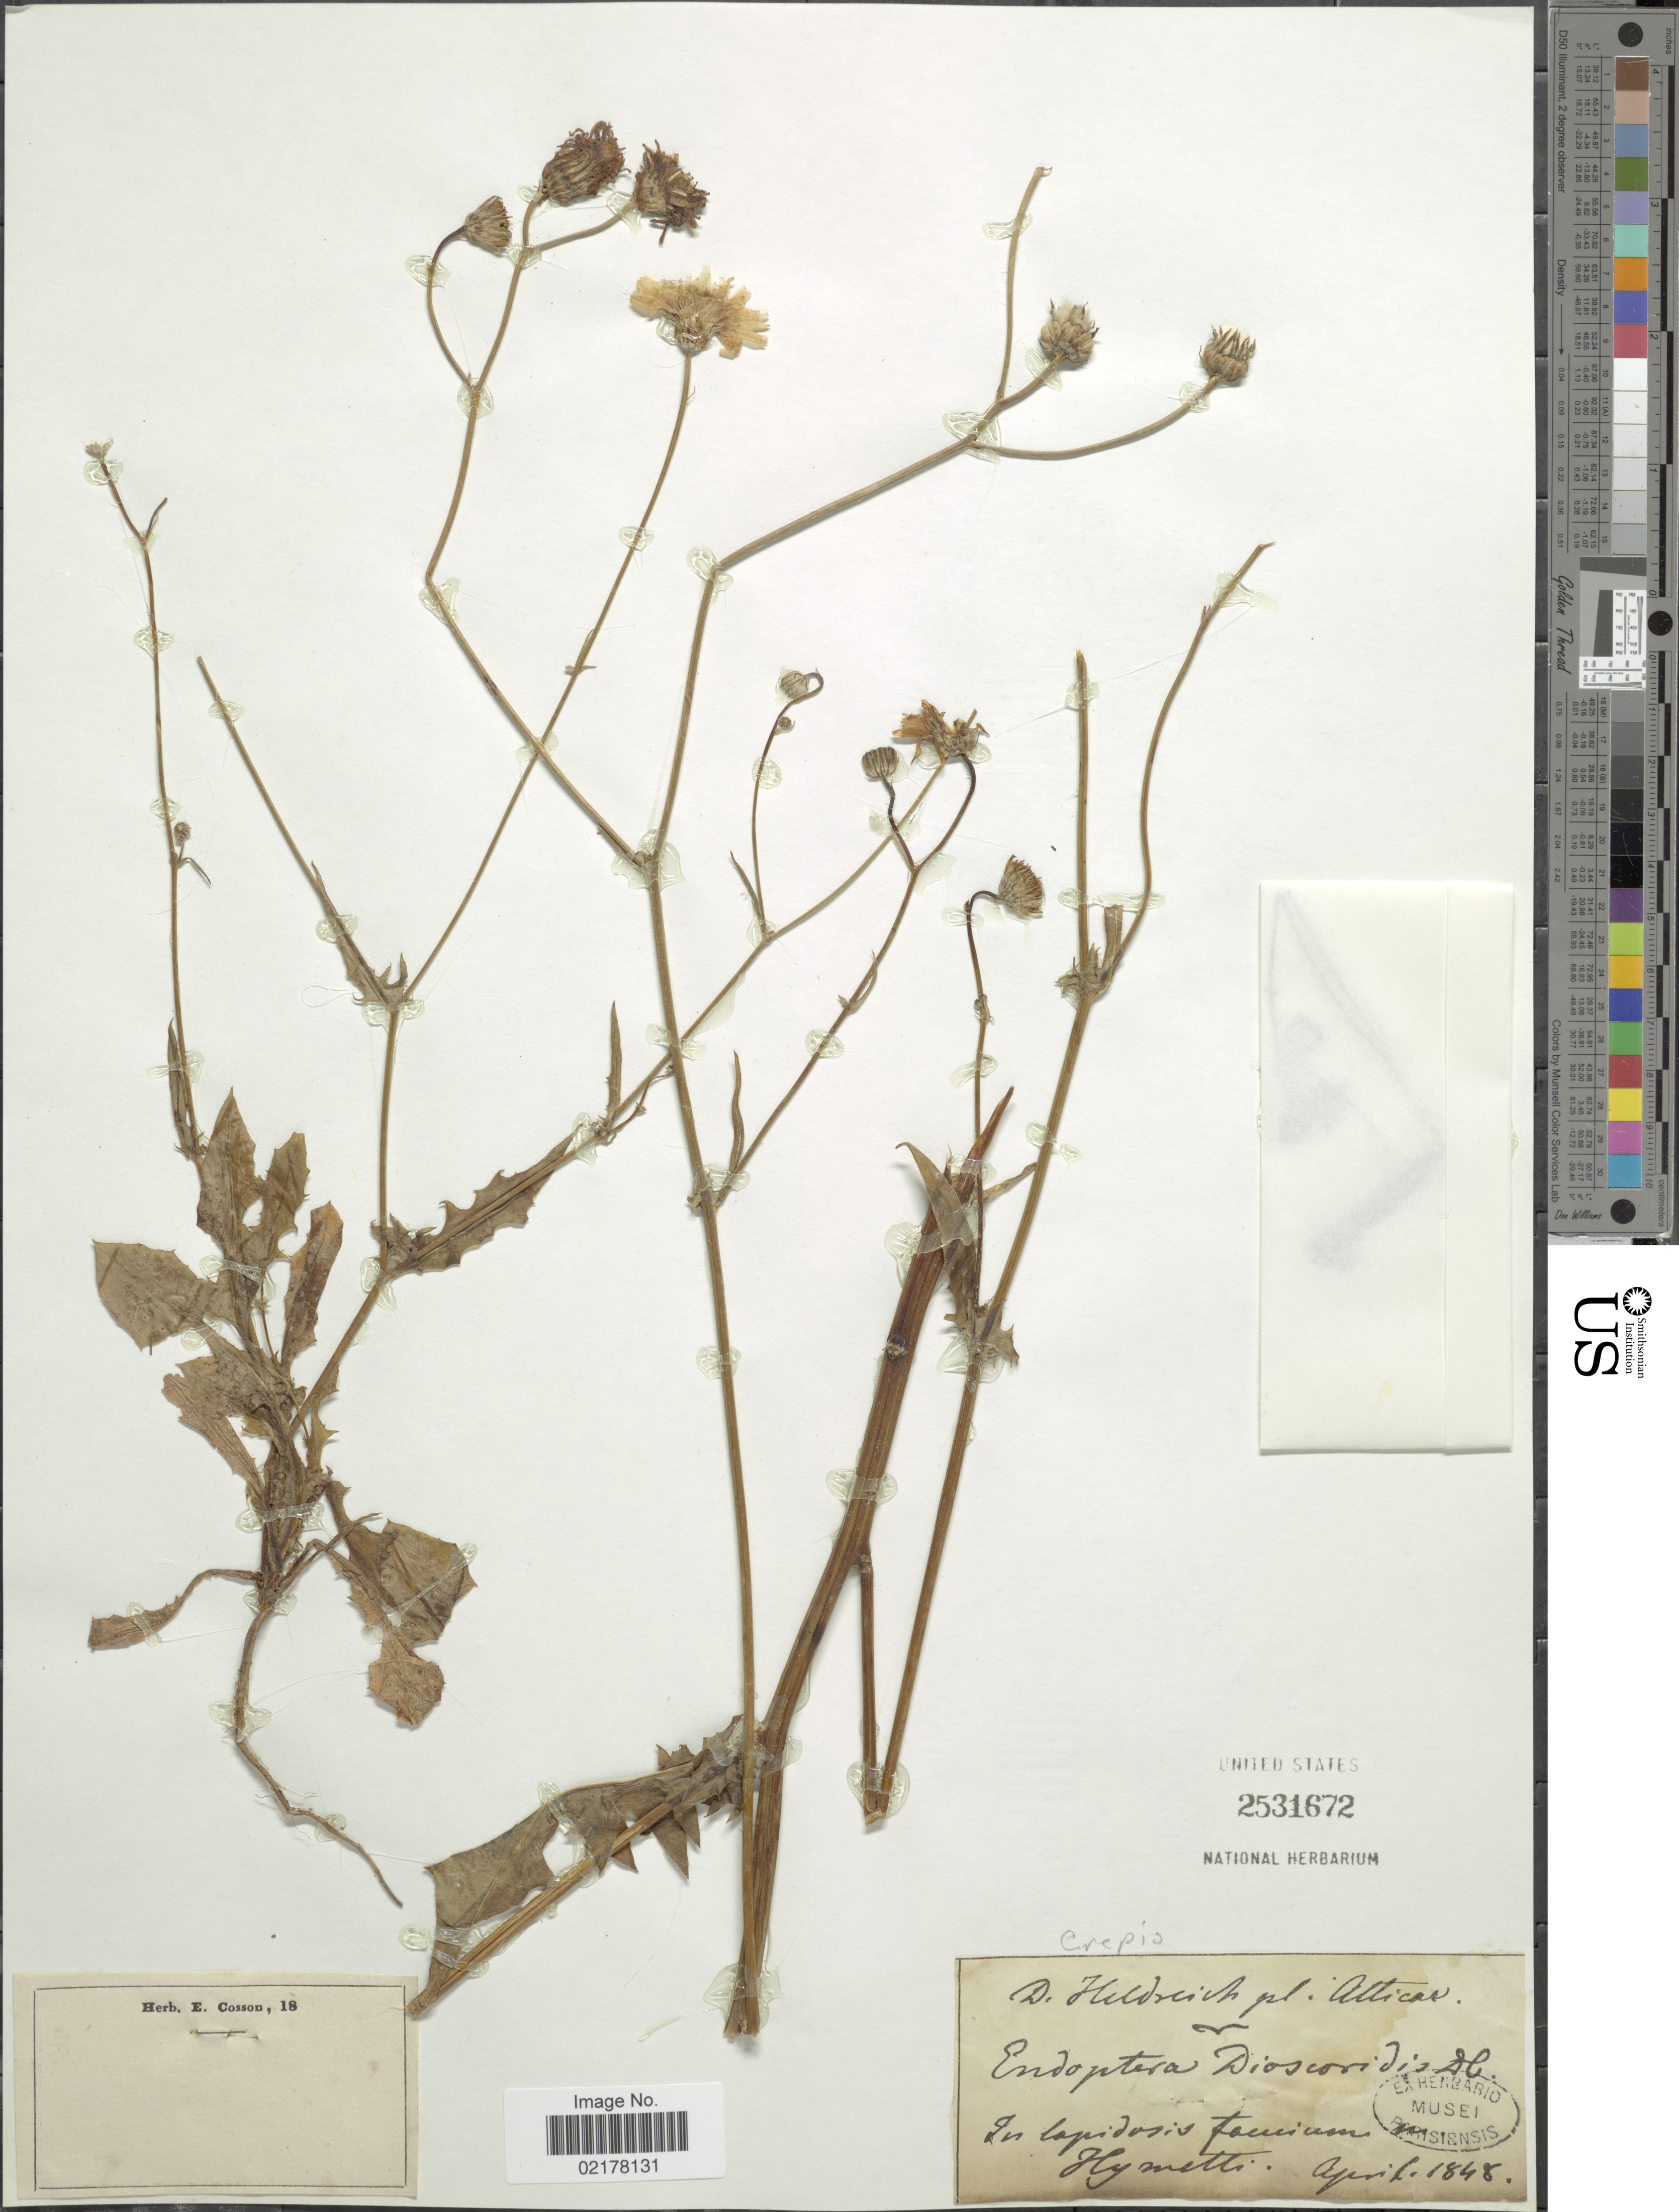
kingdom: Plantae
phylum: Tracheophyta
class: Magnoliopsida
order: Asterales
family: Asteraceae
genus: Crepis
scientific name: Crepis dioscoridis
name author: L.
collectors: -. De Heldreich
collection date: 1848-04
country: Greece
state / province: Attica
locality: M. Hymetts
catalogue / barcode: US 2531672